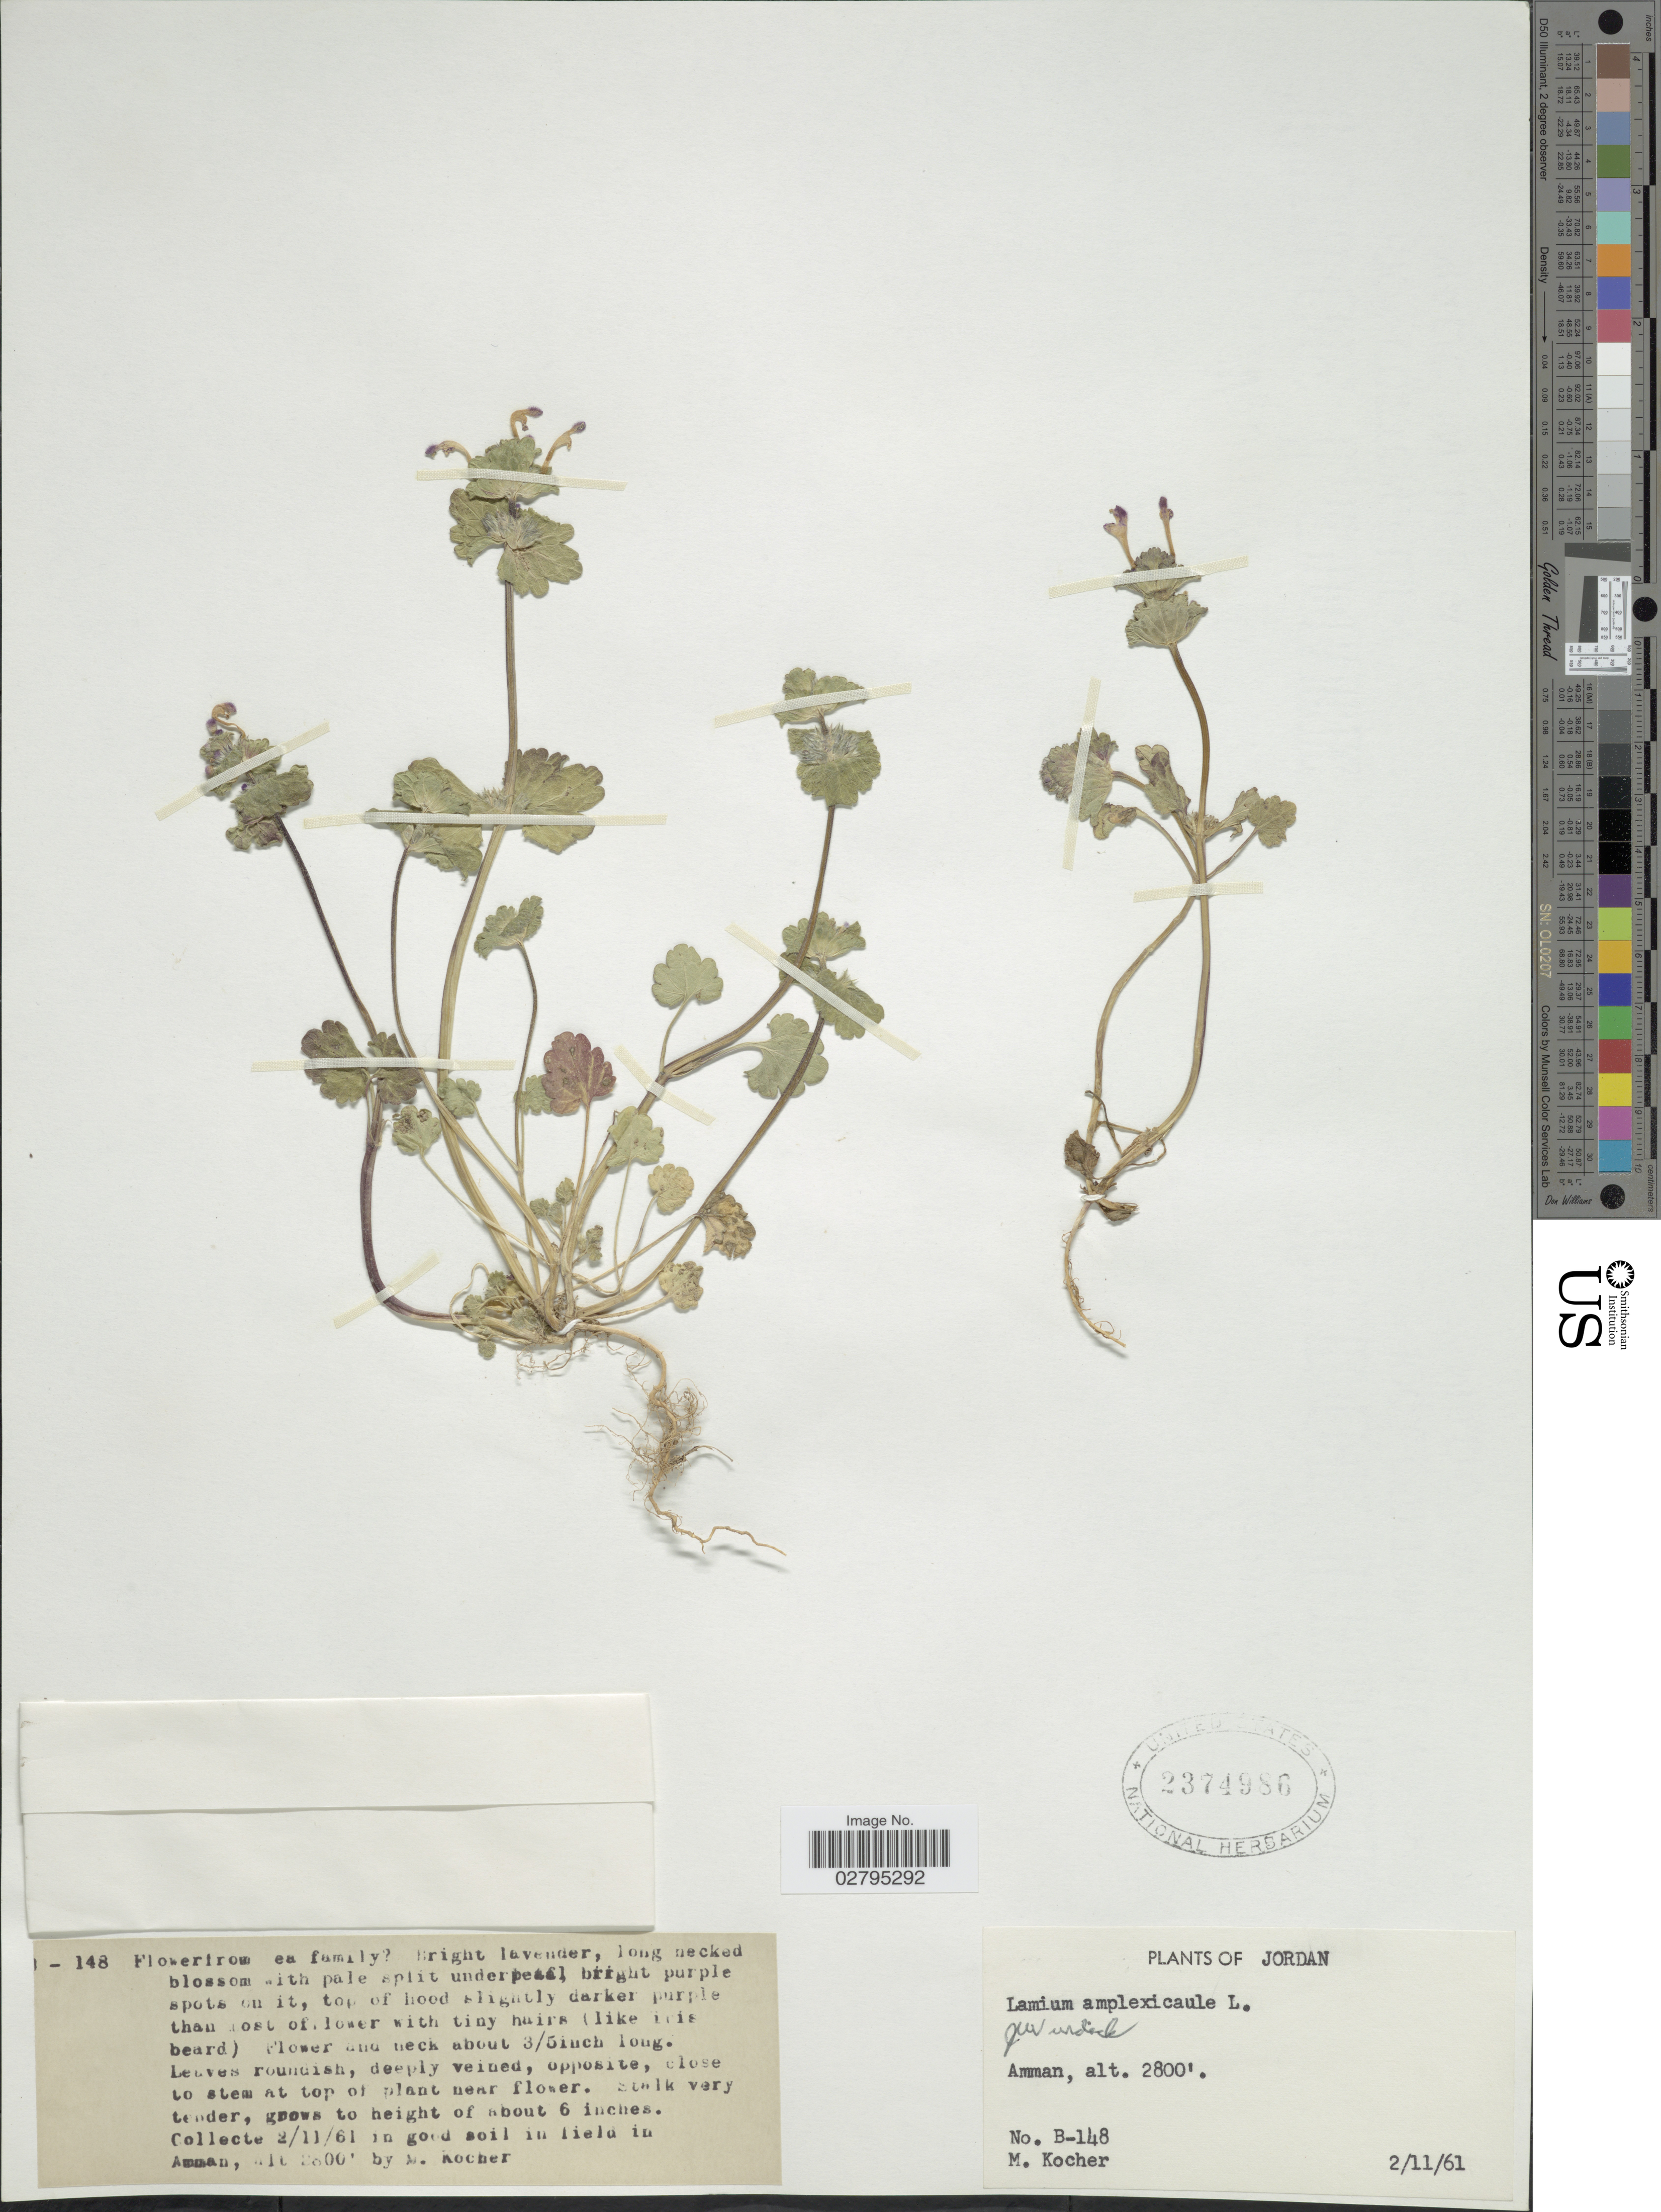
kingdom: Plantae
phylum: Tracheophyta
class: Magnoliopsida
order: Lamiales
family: Lamiaceae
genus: Lamium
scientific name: Lamium amplexicaule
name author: L.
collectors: M. Kocher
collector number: B-148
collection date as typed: Transcribed d/m/y: 2/11/61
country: Jordan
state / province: Amman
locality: Amman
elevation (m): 853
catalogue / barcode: US 2374986